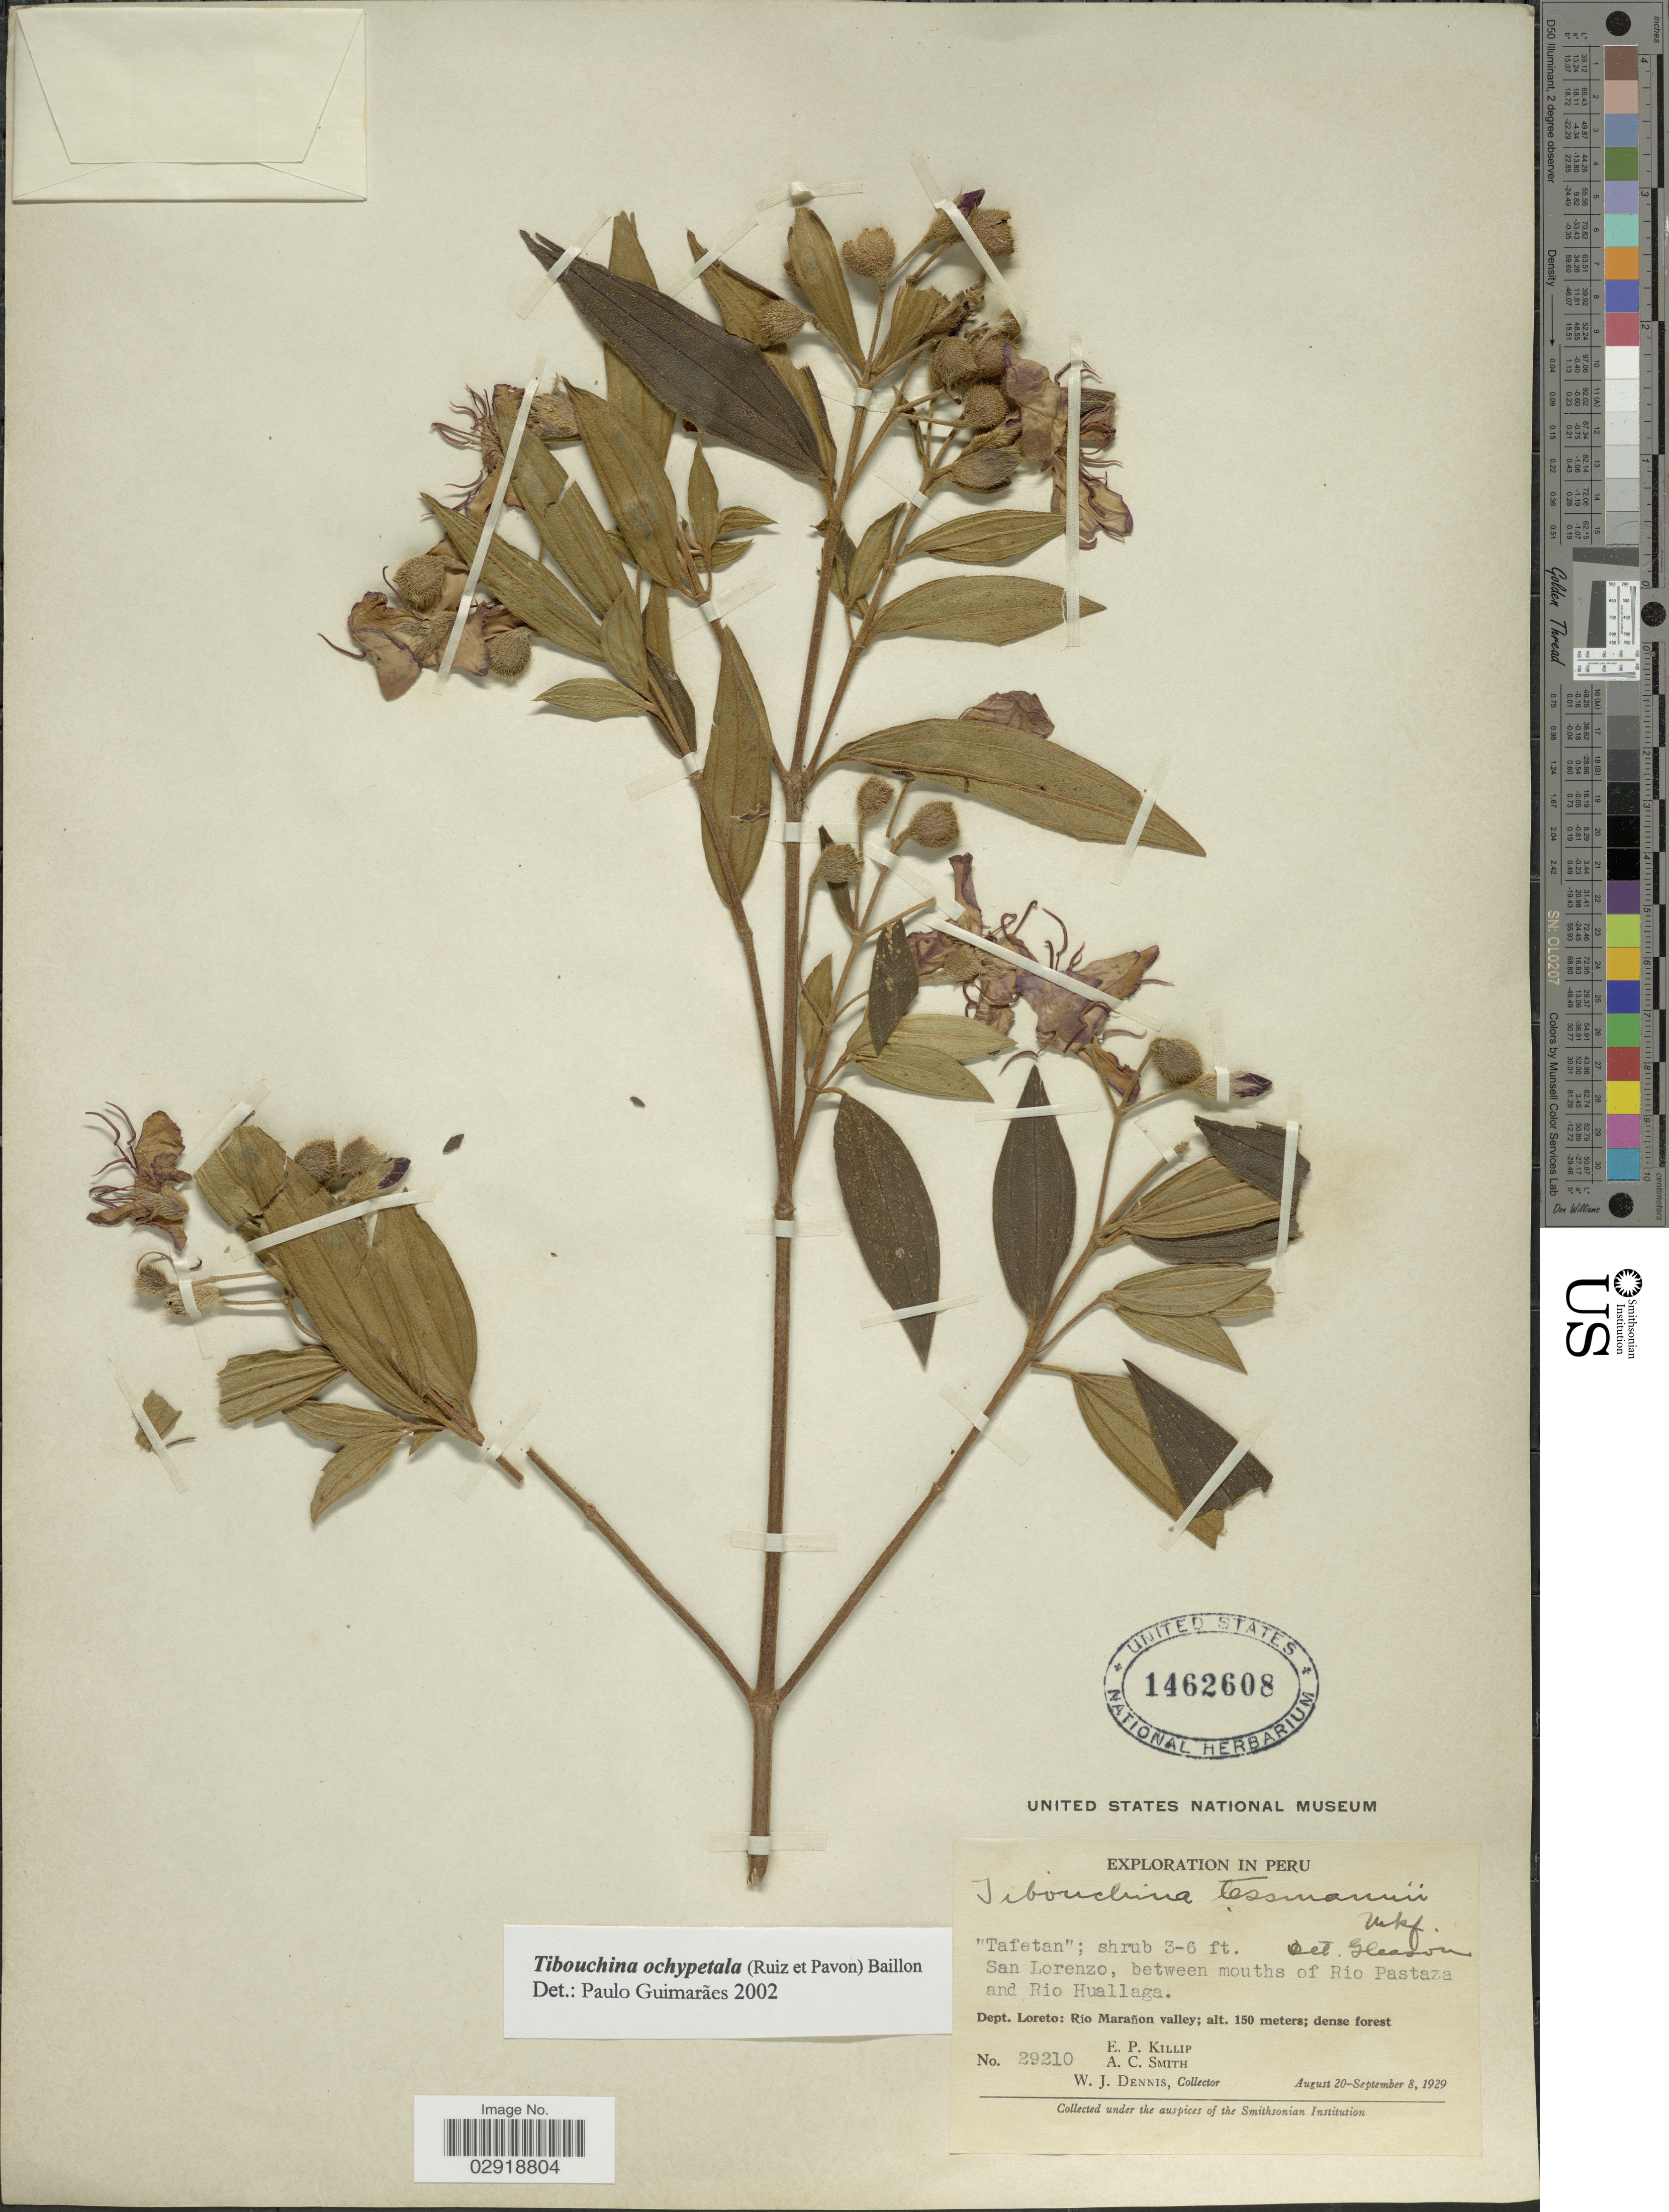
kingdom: Plantae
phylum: Tracheophyta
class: Magnoliopsida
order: Myrtales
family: Melastomataceae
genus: Pleroma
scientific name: Pleroma ochypetalum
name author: (Ruiz & Pav.) D. Don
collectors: E. P. Killip, A. C. Smith & W. J. Dennis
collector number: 29210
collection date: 1929-08-20/1929-09-08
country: Peru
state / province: Loreto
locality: San Lorenzo, between mouths of Rio Pastaza and Rio Huallaga. Dept. Loreto: Río Marañon valley.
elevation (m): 150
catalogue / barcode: US 1462608